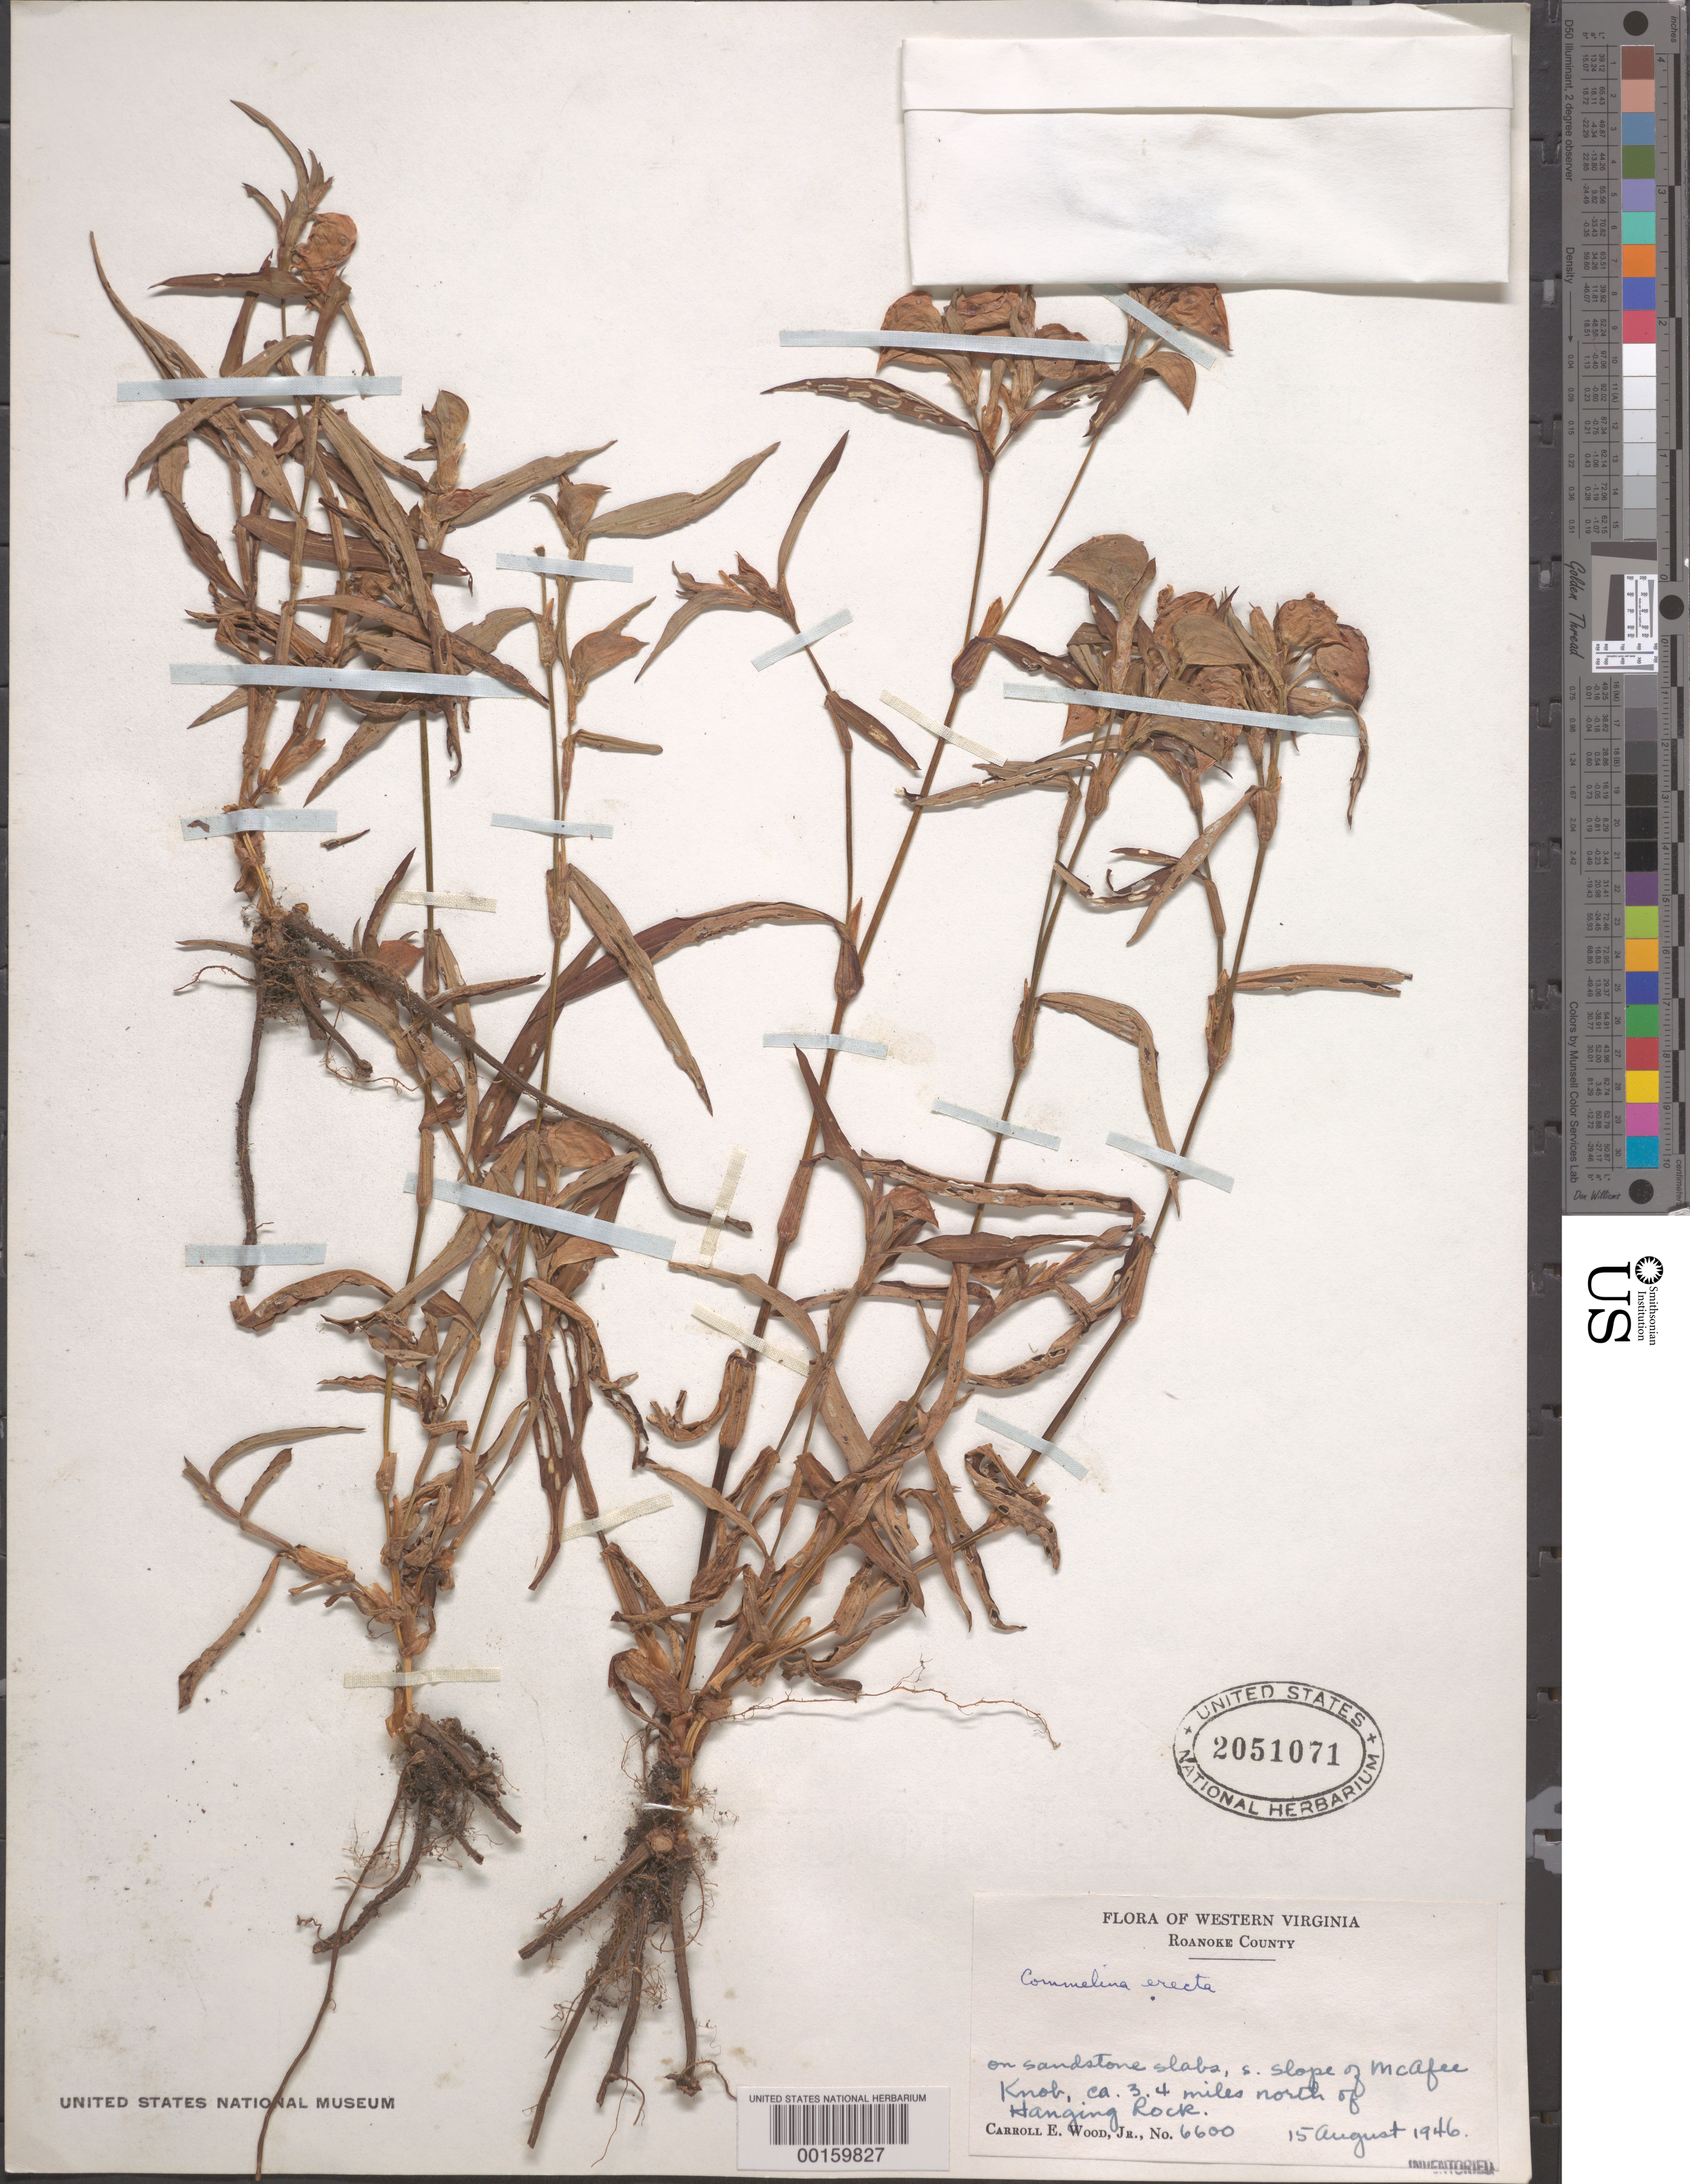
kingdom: Plantae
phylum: Tracheophyta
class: Liliopsida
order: Commelinales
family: Commelinaceae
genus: Commelina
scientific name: Commelina erecta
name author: L.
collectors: C. E. Wood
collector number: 6600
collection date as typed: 15 Aug 1946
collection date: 1946-08-15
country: United States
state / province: Virginia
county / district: Roanoke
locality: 3.4 mi N of Hanging Rock, S slope of McAfee Knob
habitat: On sandstone slabs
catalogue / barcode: US 2051071